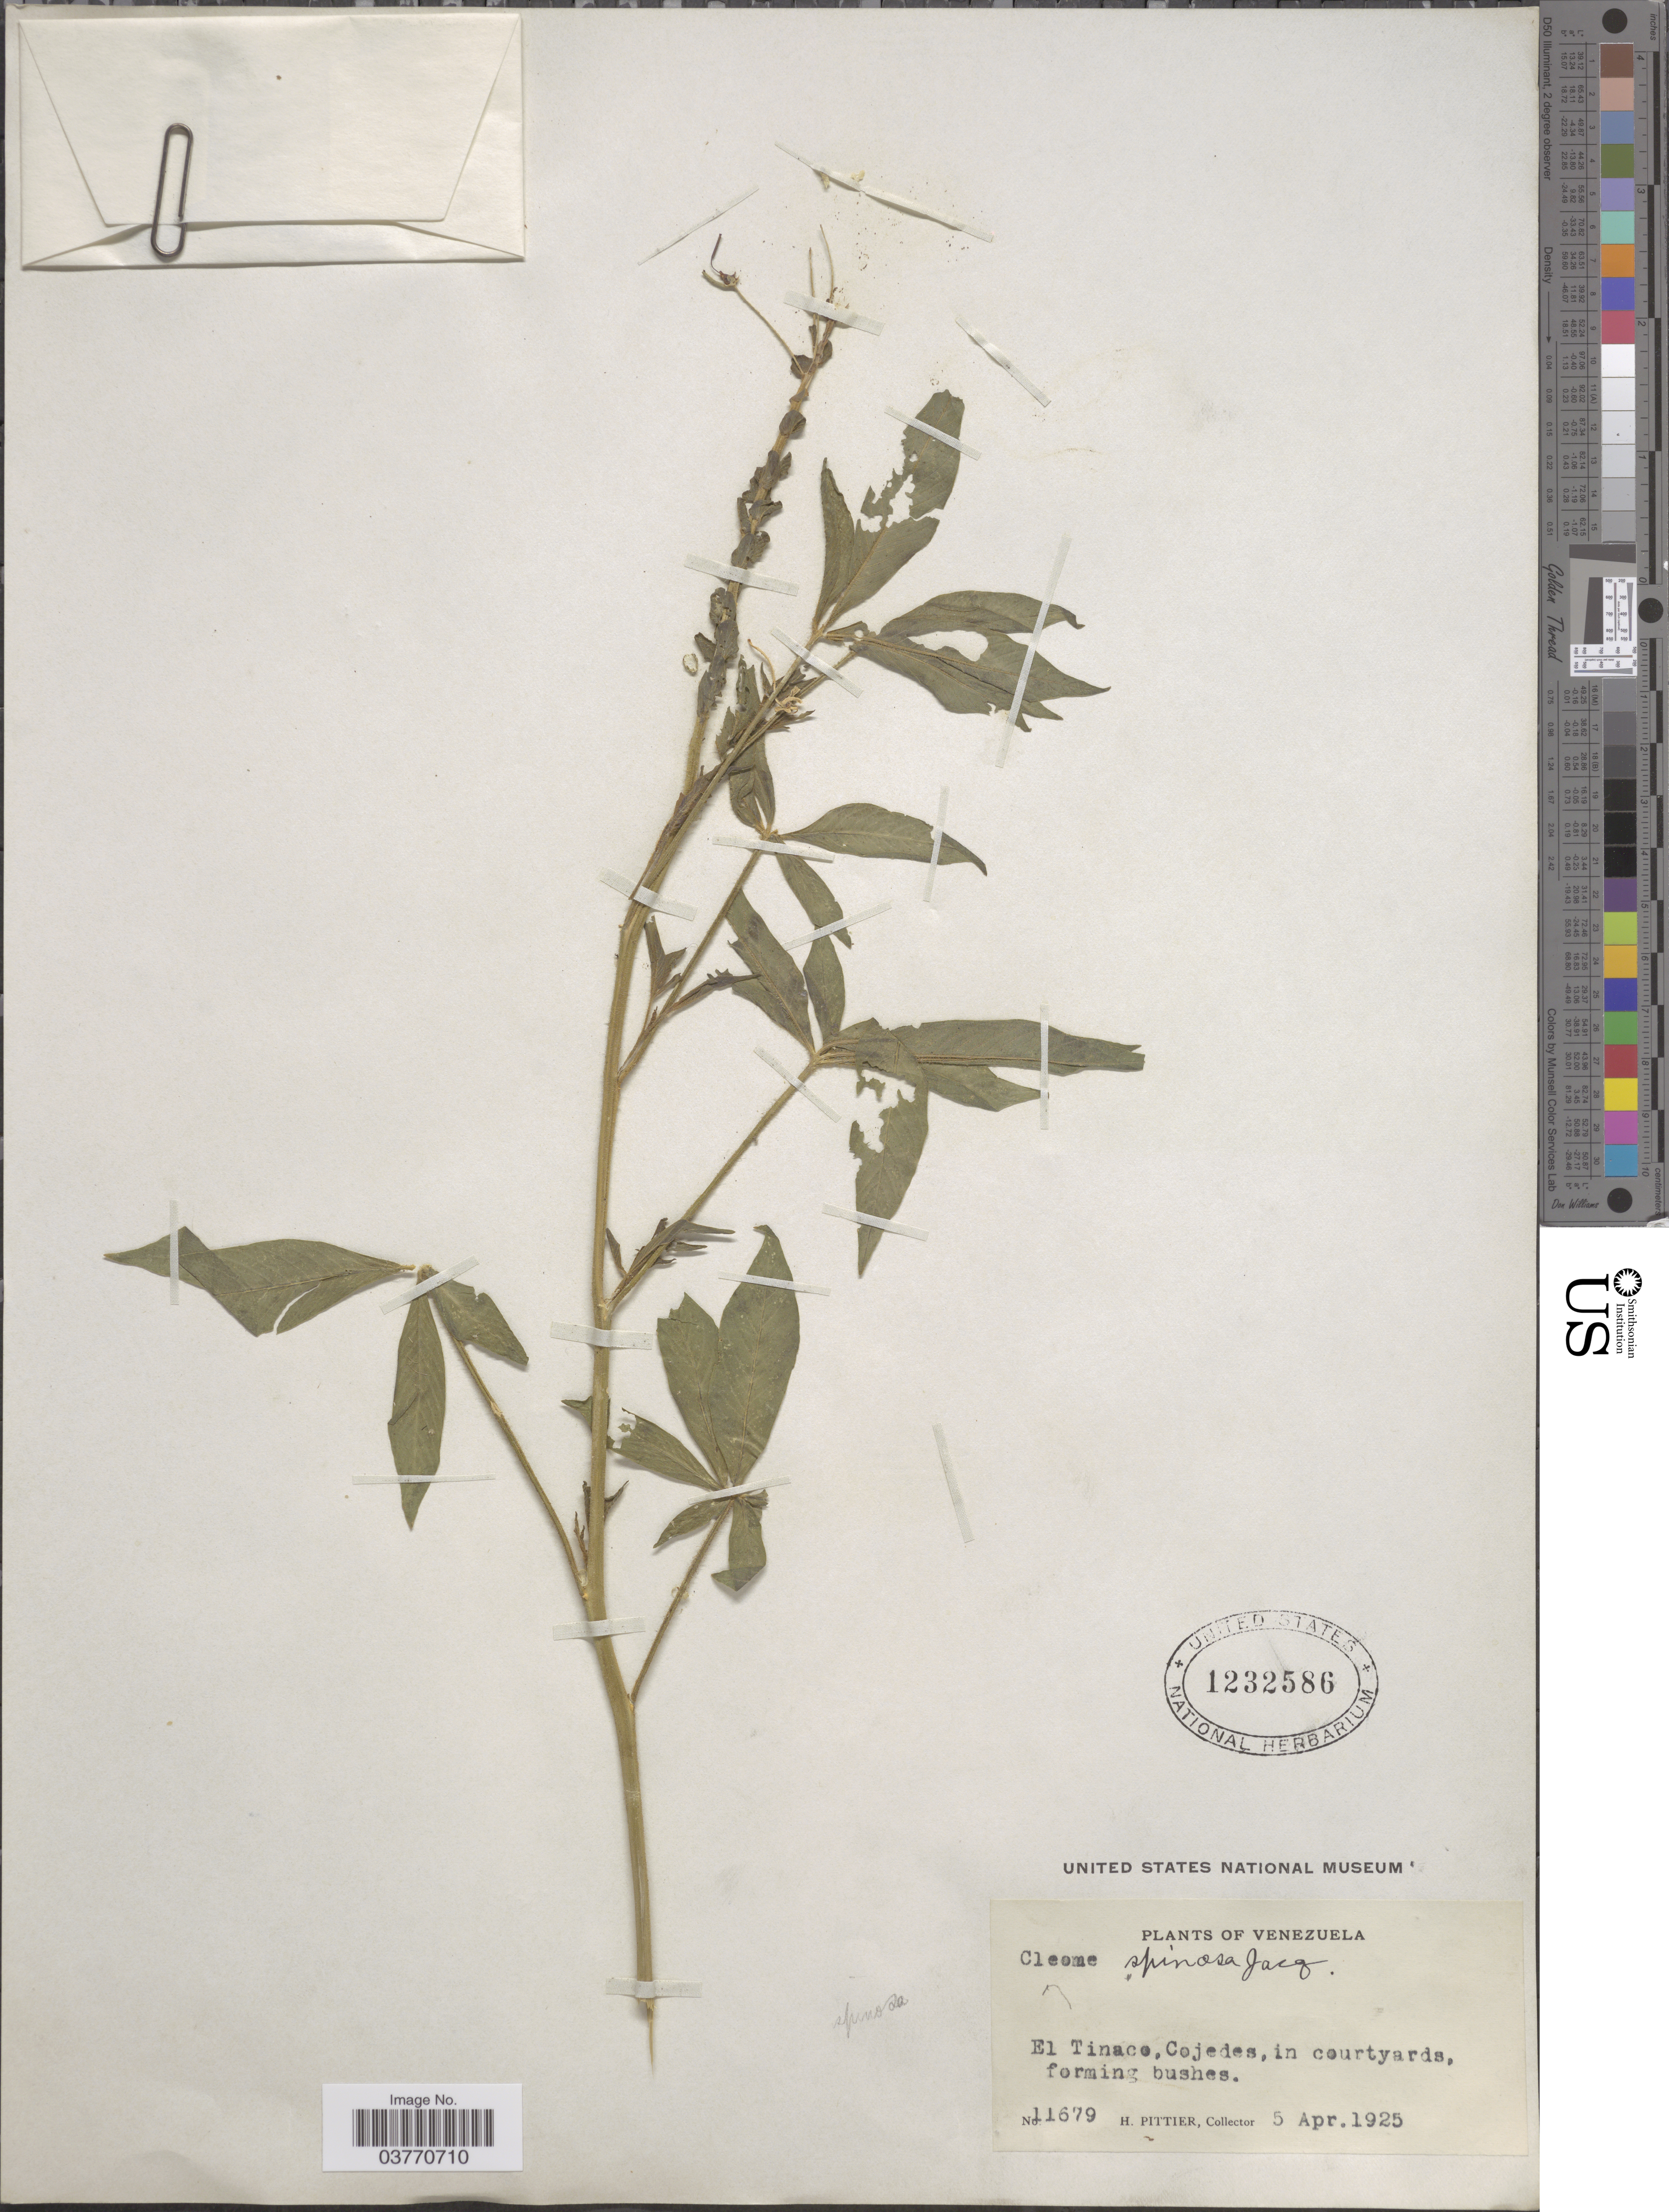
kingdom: Plantae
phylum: Tracheophyta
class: Magnoliopsida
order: Brassicales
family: Cleomaceae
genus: Tarenaya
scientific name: Tarenaya spinosa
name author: (Jacq.) Raf.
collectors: H. F. Pittier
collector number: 11679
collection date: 1925-04-05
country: Venezuela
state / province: Cojedes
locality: El Tinaco, Cojedes, in courtyards.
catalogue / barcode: US 1232586